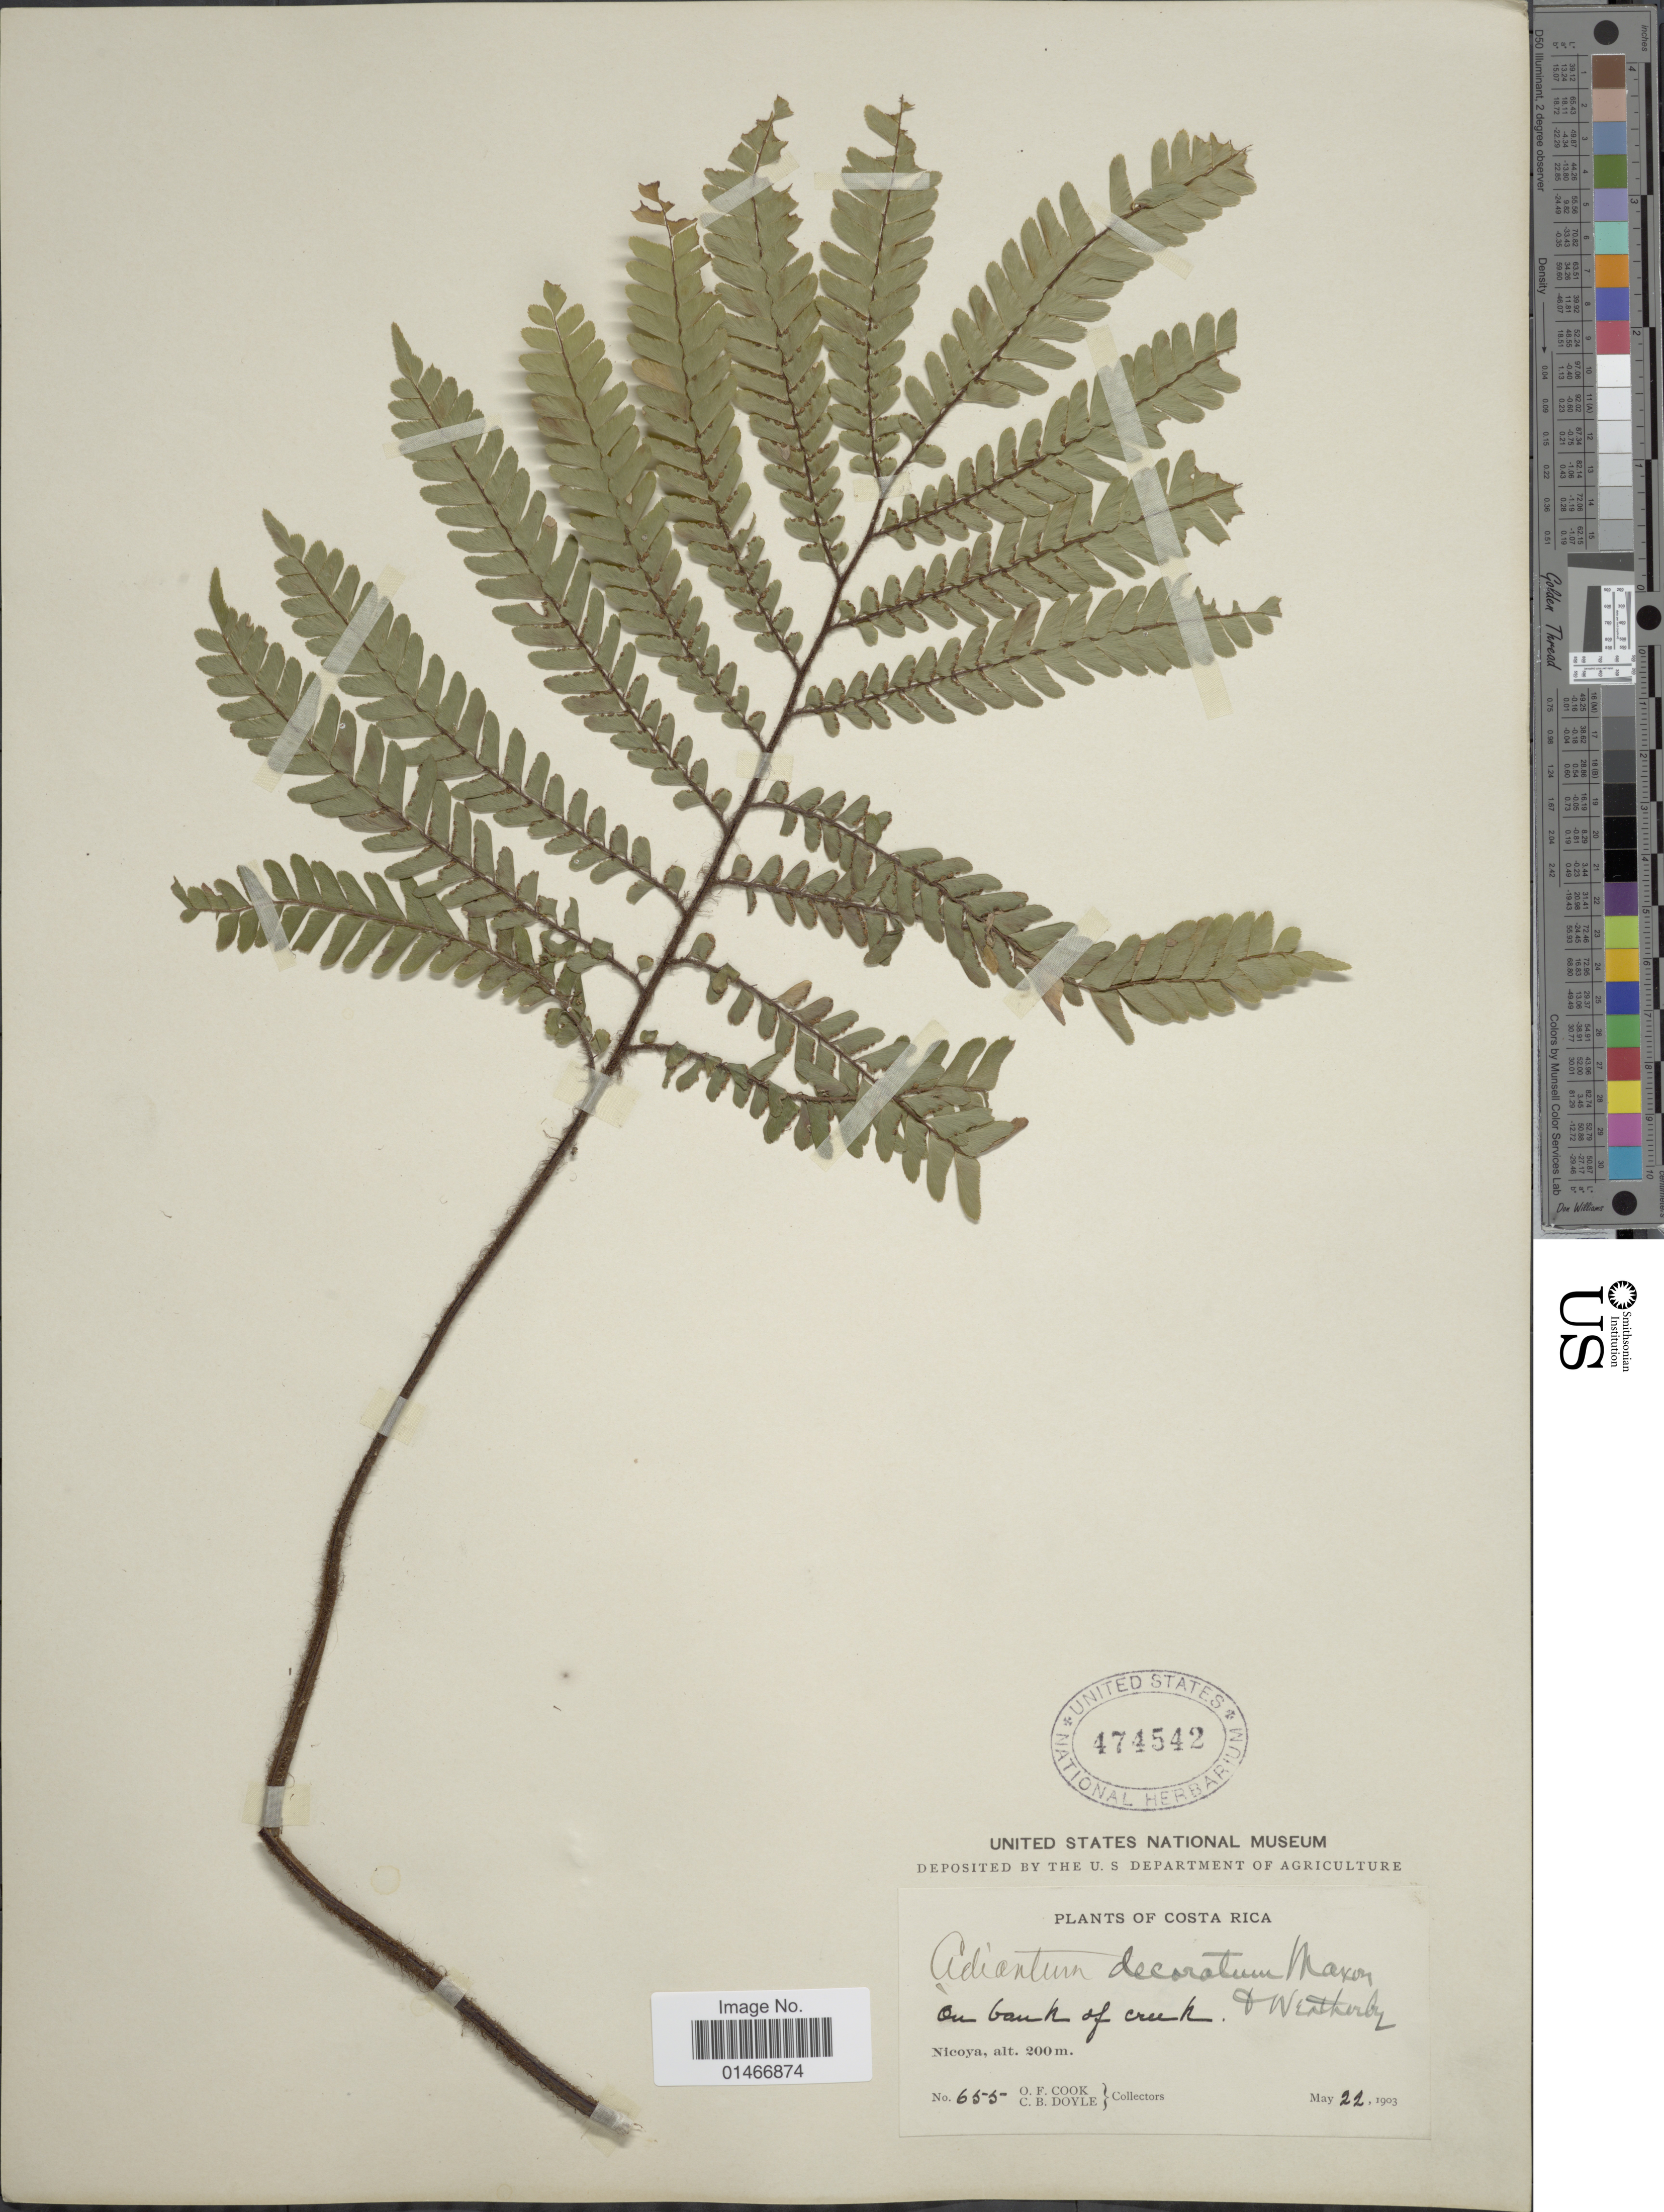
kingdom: Plantae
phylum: Tracheophyta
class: Polypodiopsida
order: Polypodiales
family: Pteridaceae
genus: Adiantum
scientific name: Adiantum decoratum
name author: Maxon & Weath.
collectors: O. F. Cook & C. Doyle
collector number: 655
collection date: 1903-05-22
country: Costa Rica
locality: Nicoya.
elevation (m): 200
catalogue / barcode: US 474542